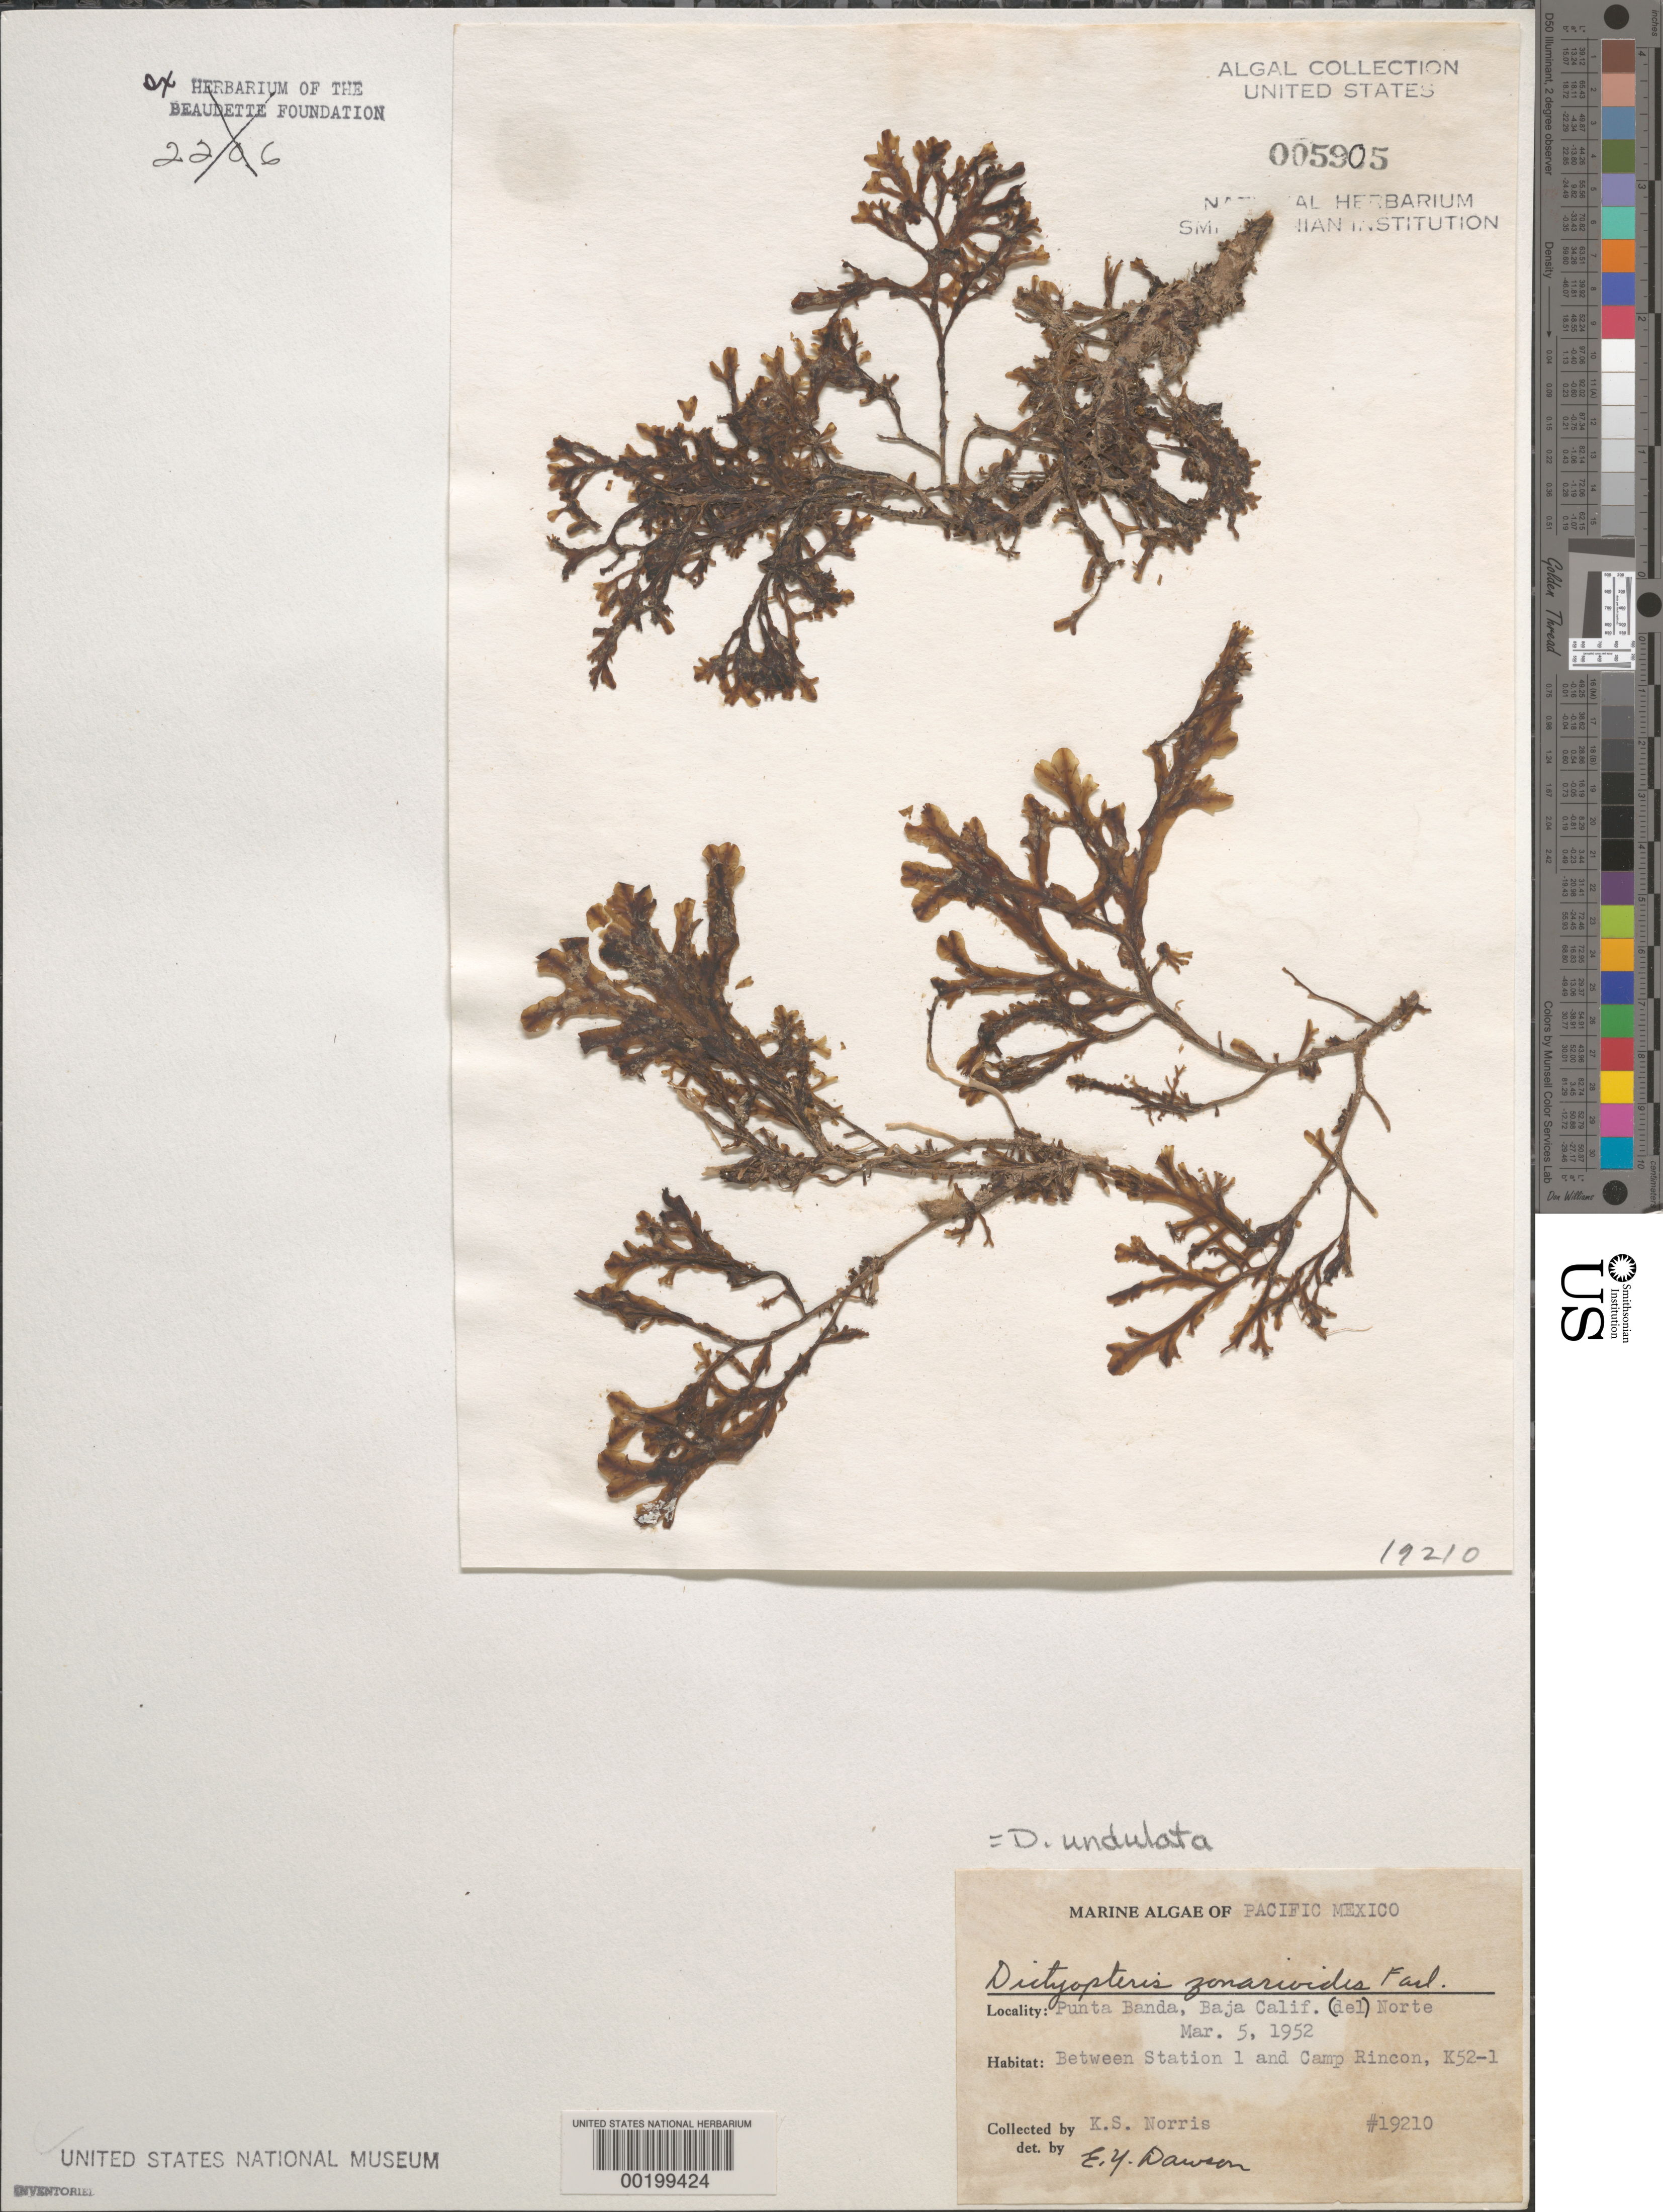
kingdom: Chromista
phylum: Ochrophyta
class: Phaeophyceae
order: Dictyotales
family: Dictyotaceae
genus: Dictyopteris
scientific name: Dictyopteris undulata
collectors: K. S. Norris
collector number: EYD 19210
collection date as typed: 05 Mar 1952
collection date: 1952-03-05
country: Mexico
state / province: Baja California Norte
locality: Punta Banda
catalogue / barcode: US 5905